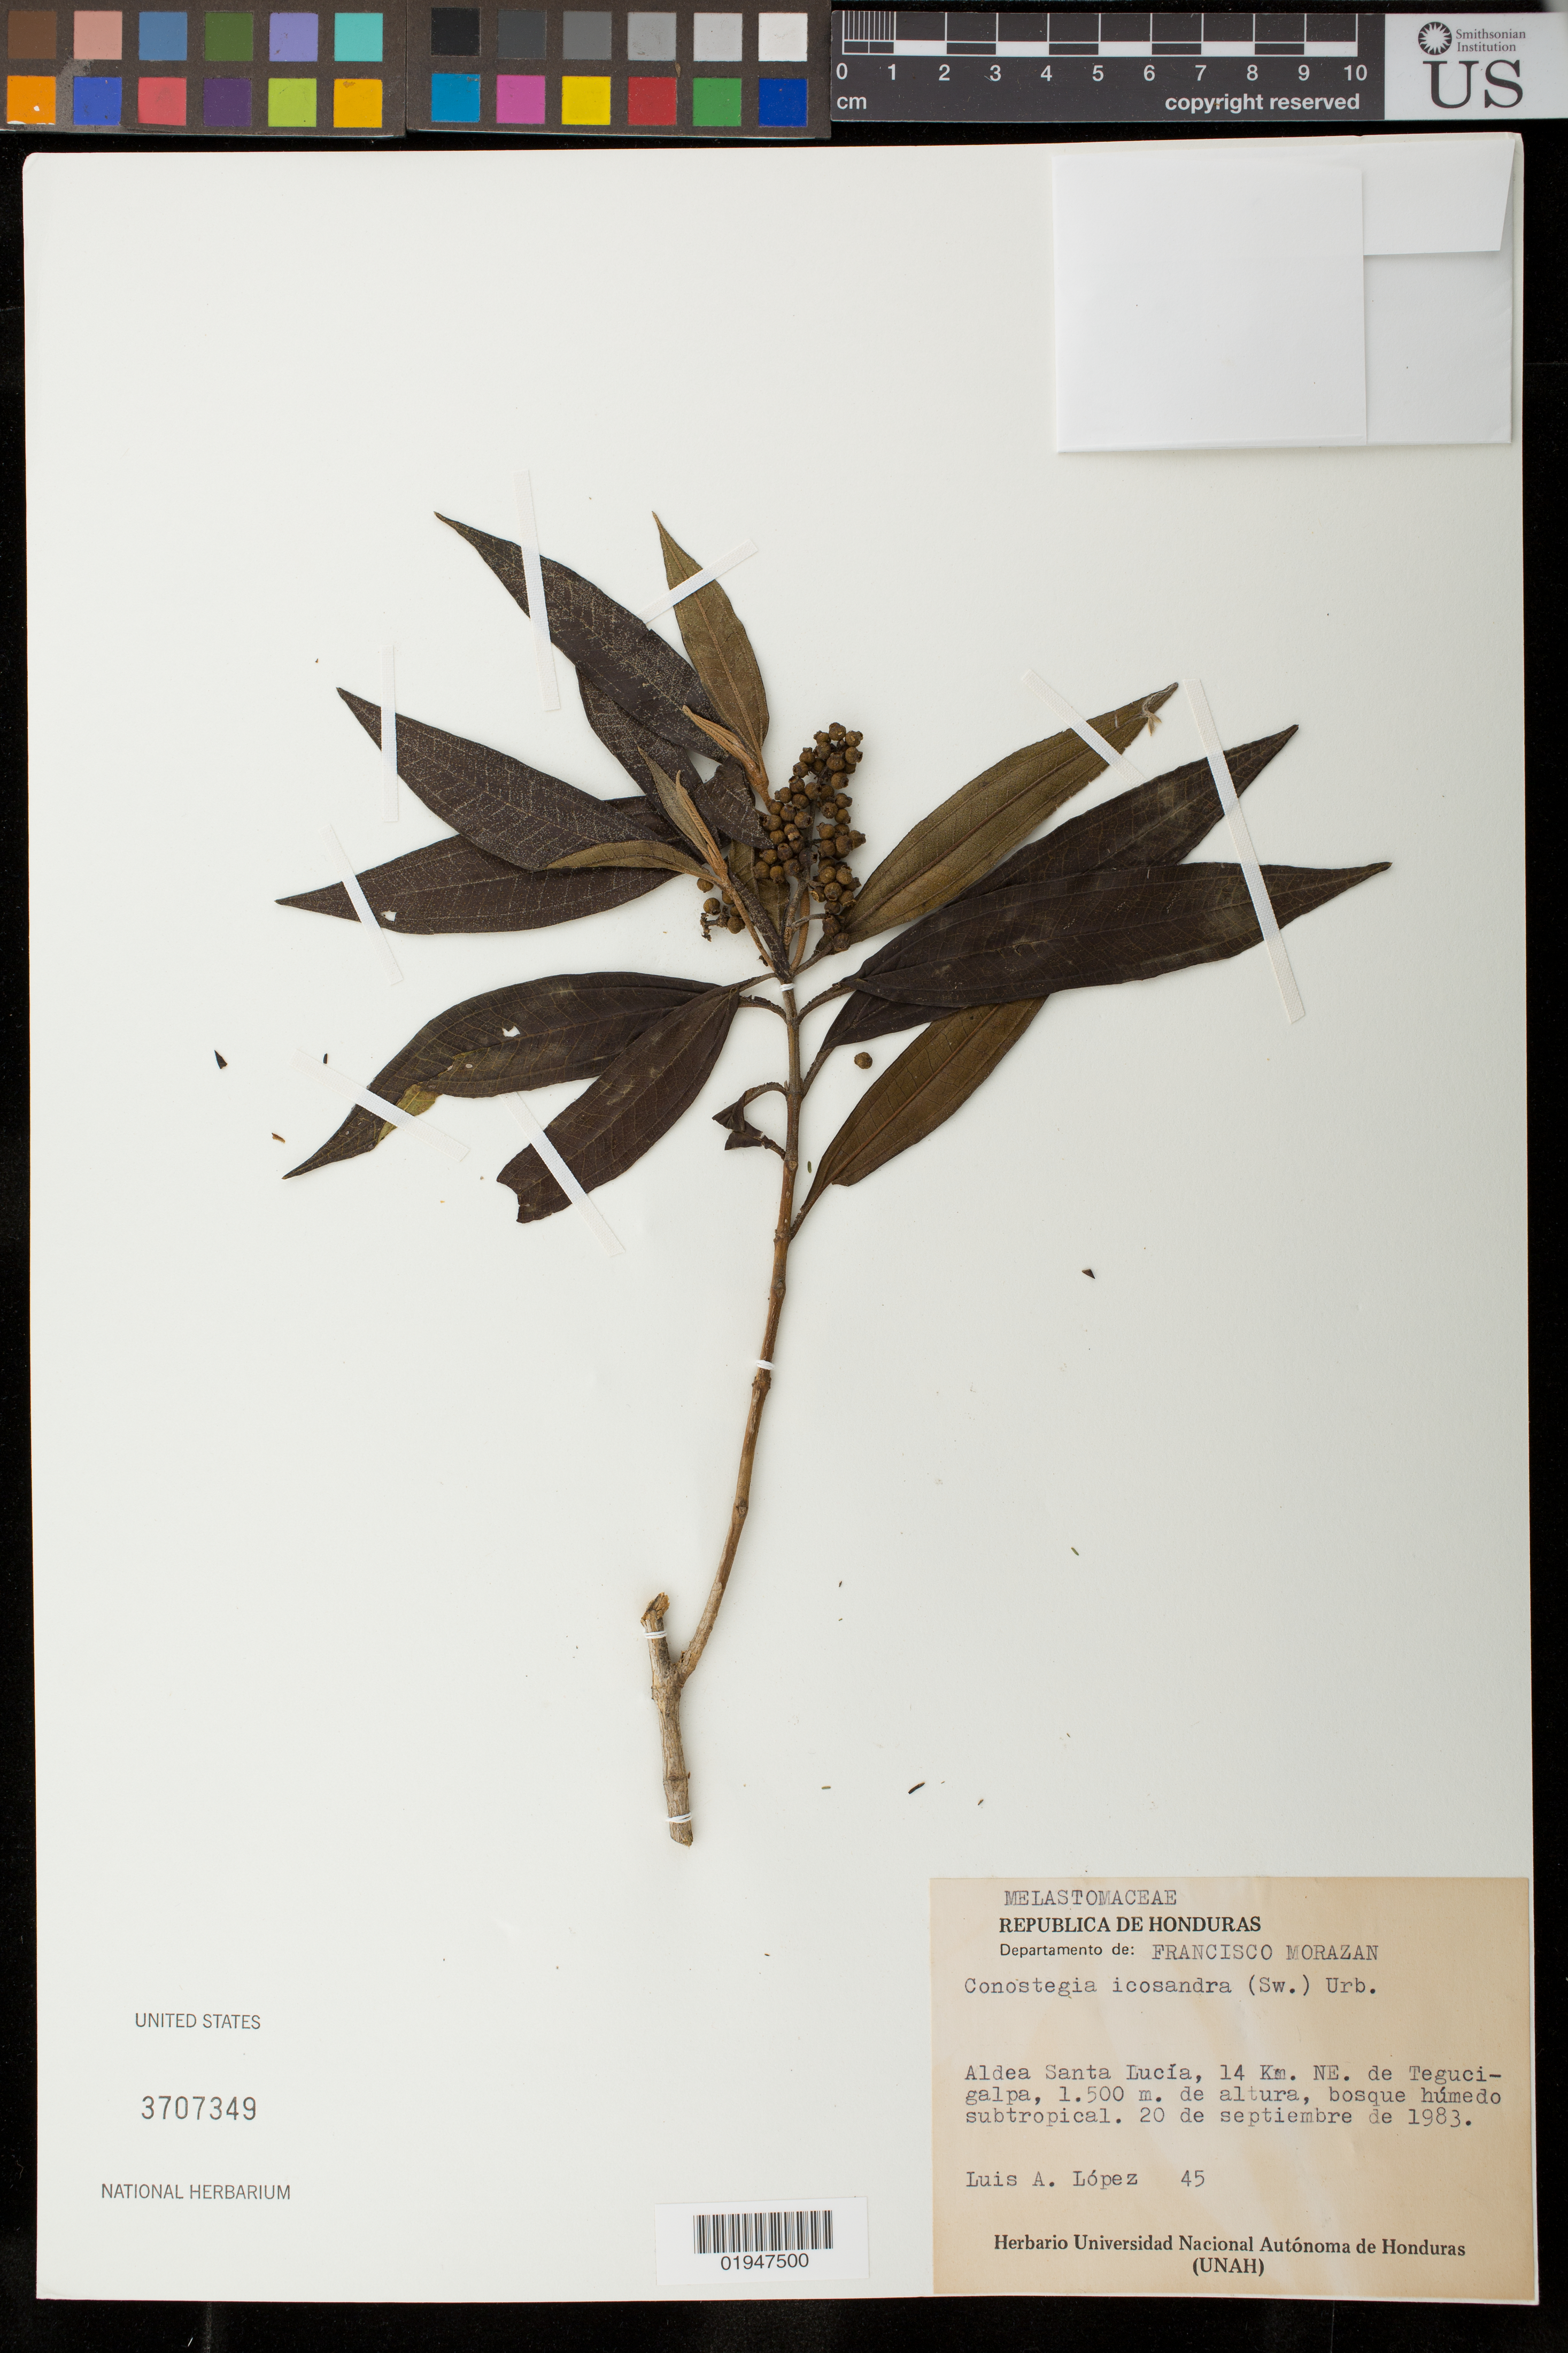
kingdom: Plantae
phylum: Tracheophyta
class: Magnoliopsida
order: Myrtales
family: Melastomataceae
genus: Conostegia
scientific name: Conostegia icosandra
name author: (Sw.) Urb.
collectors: L. López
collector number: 45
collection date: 1983-09-20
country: Honduras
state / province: Fco. Morazán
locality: Aldea Santa Lucía, 14 km NE de Tegucigalpa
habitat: Bosque humedo tropical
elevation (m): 1500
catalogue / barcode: US 3707349